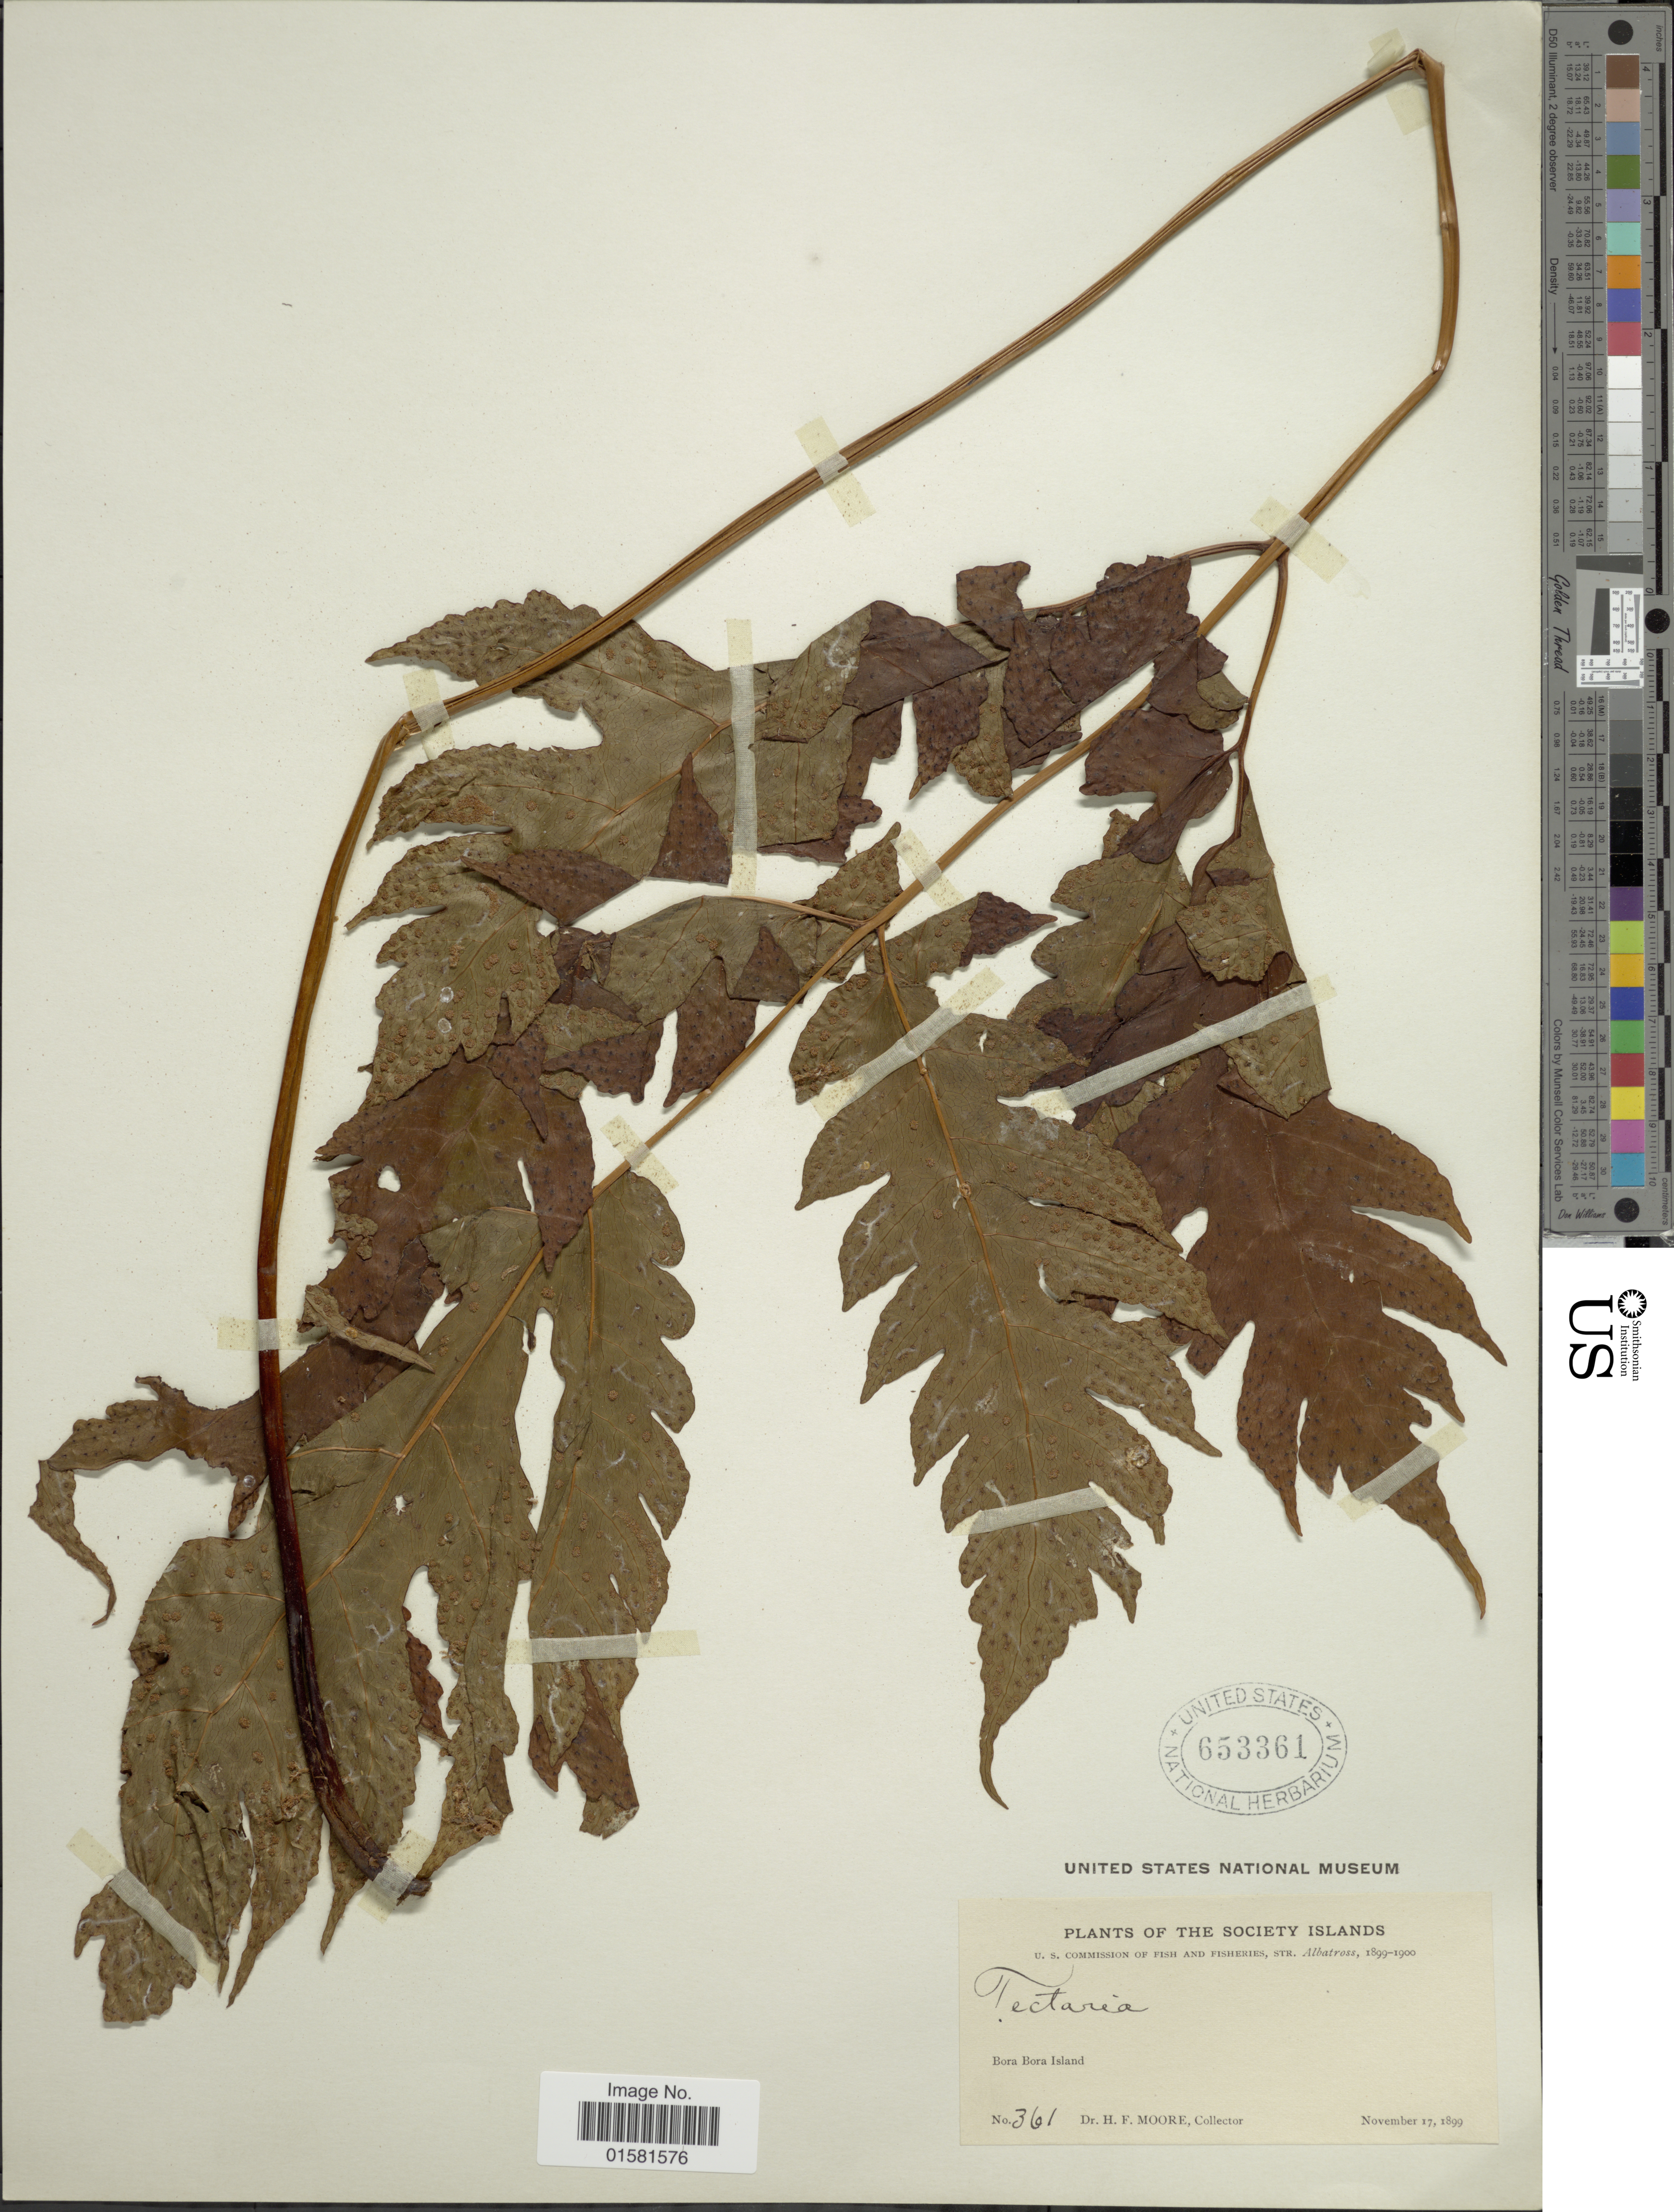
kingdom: Plantae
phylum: Tracheophyta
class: Polypodiopsida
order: Polypodiales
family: Tectariaceae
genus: Tectaria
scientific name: Tectaria sp.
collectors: H. F. Moore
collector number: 361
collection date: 1899-11-17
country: French Polynesia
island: Bora Bora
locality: Society Islands, Bora Bora Island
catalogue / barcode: US 653361